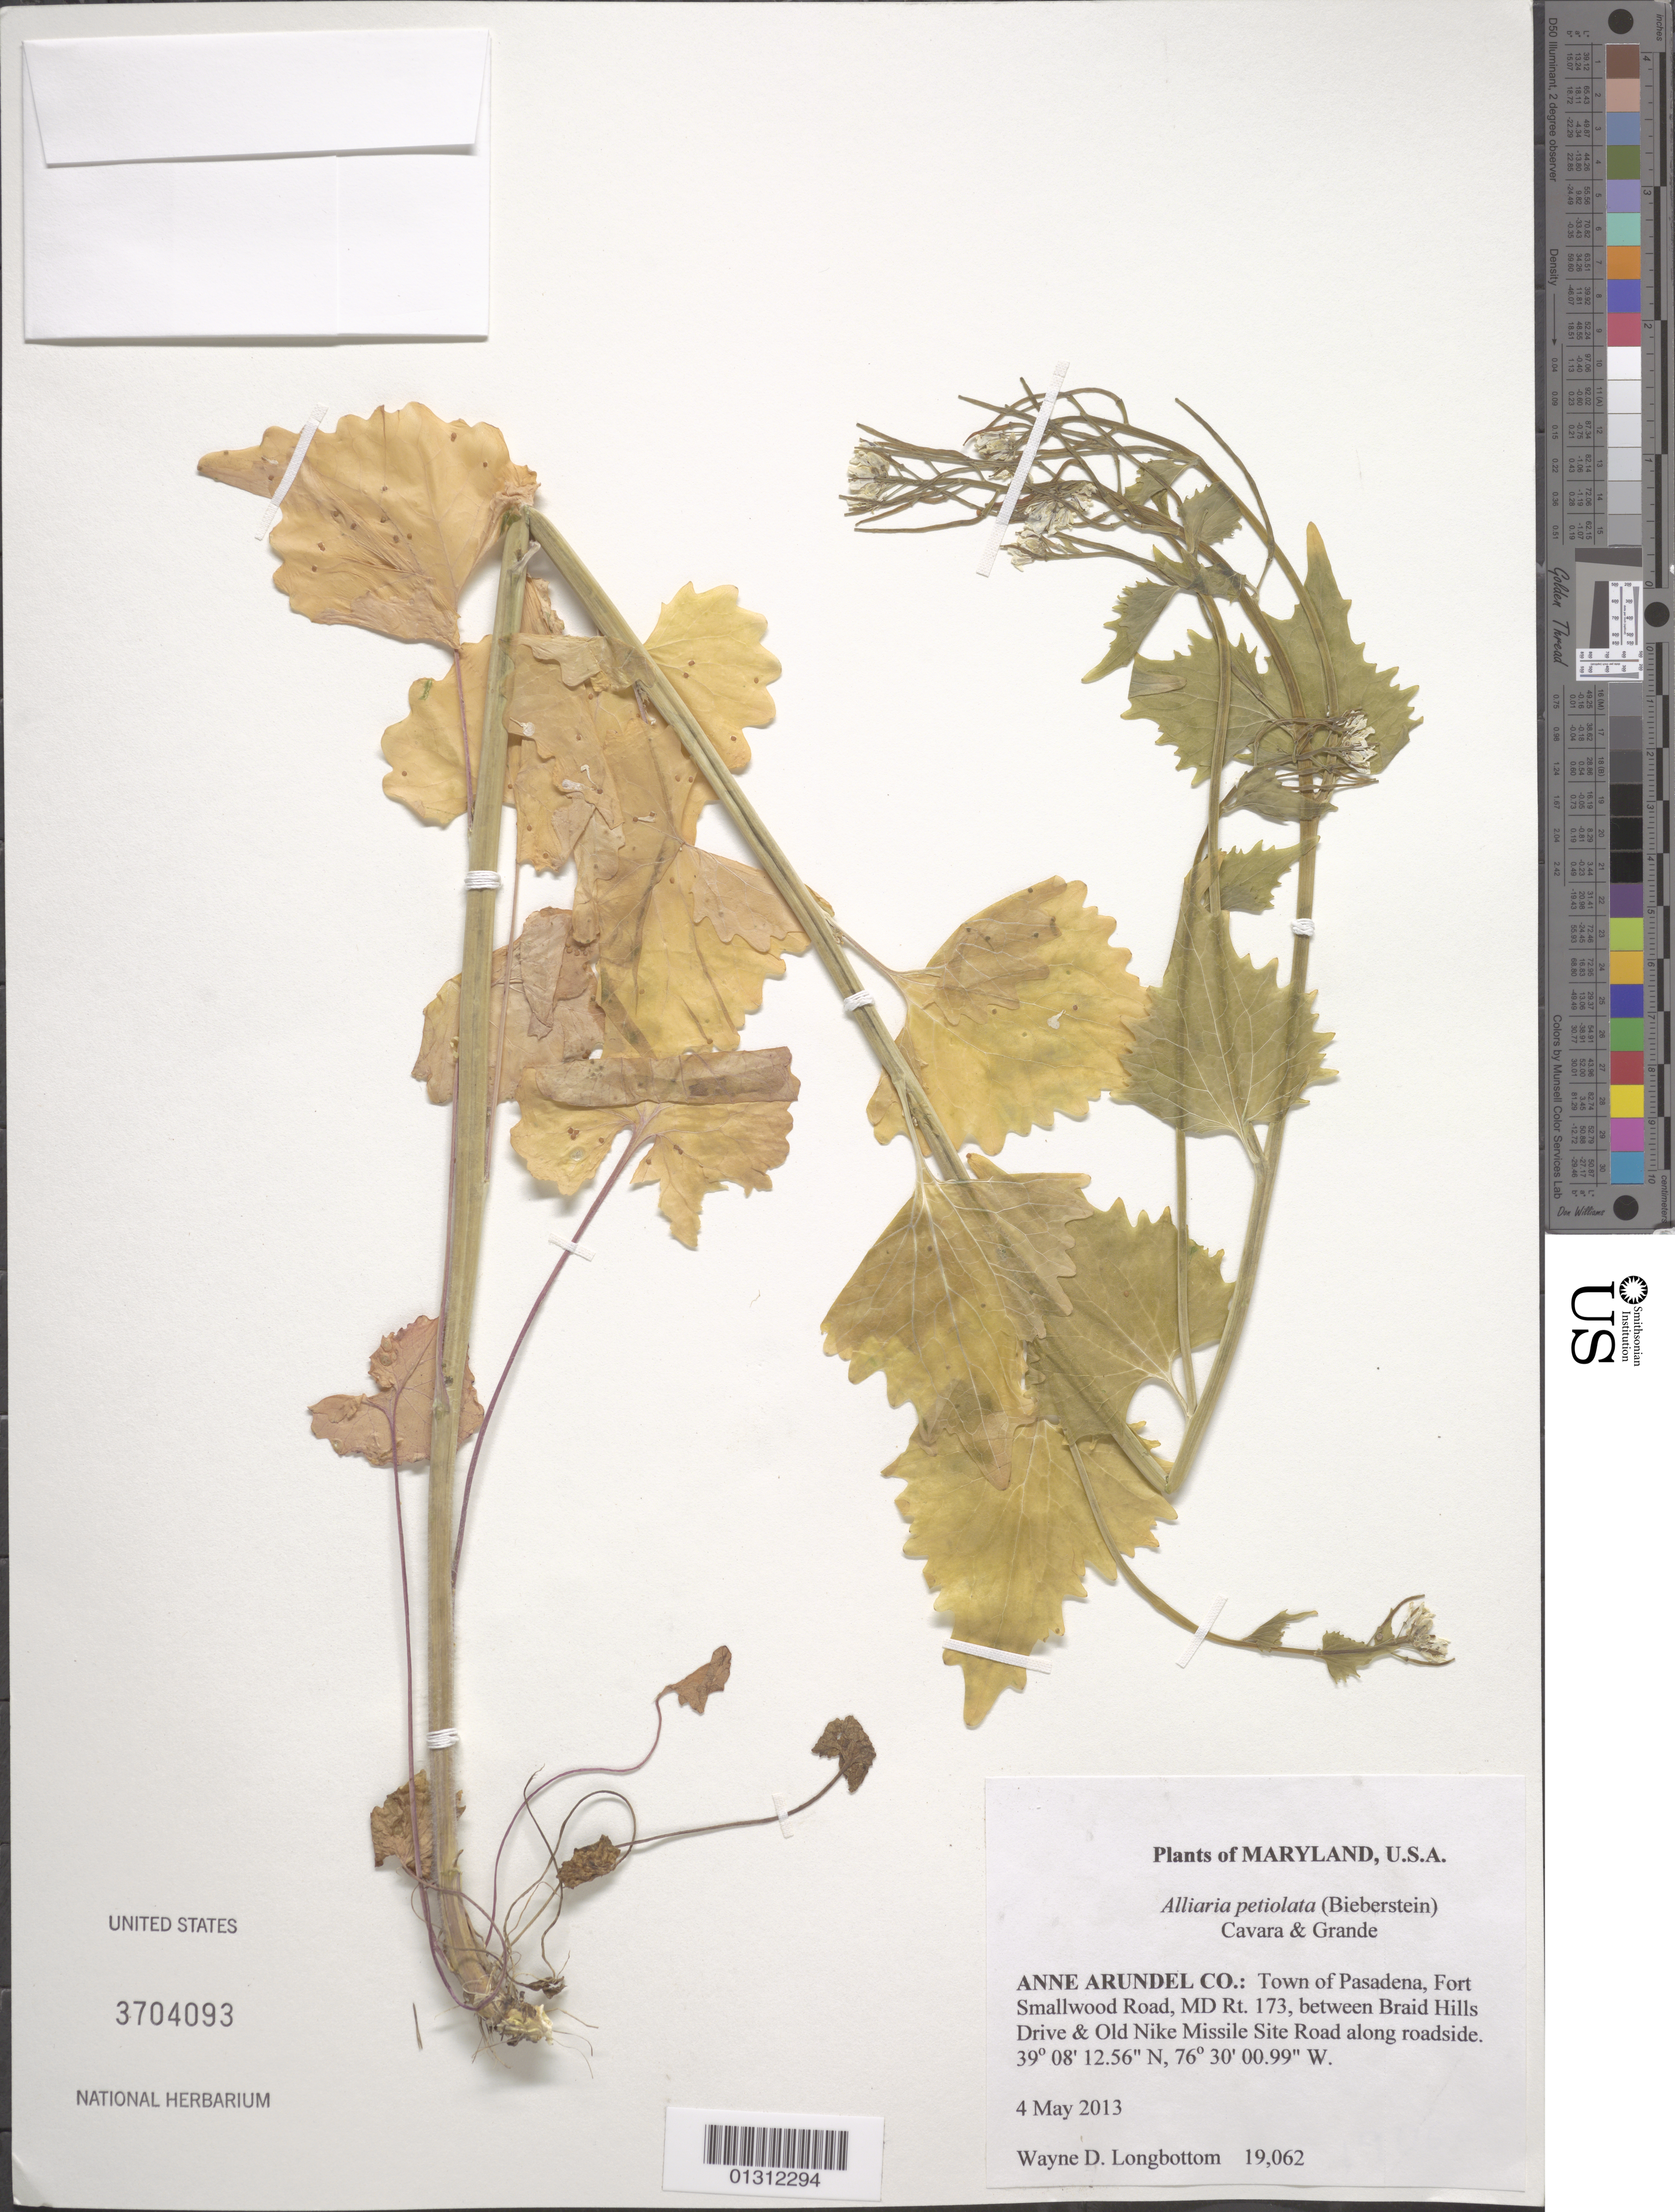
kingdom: Plantae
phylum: Tracheophyta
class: Magnoliopsida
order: Brassicales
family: Brassicaceae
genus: Alliaria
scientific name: Alliaria petiolata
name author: (M. Bieb.) Cavara & Grande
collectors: W. D. Longbottom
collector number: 19062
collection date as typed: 4 May 2013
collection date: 2013-05-04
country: United States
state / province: Maryland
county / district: Anne Arundel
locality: Town of Pasadena, Fort Smallwood Road, MD Rt. 173, between Braid Hills Drive & Old Nike Missile Site Road along roadside.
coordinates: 39 08 12.56 N, 76 30 00.9W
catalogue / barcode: US 3704093